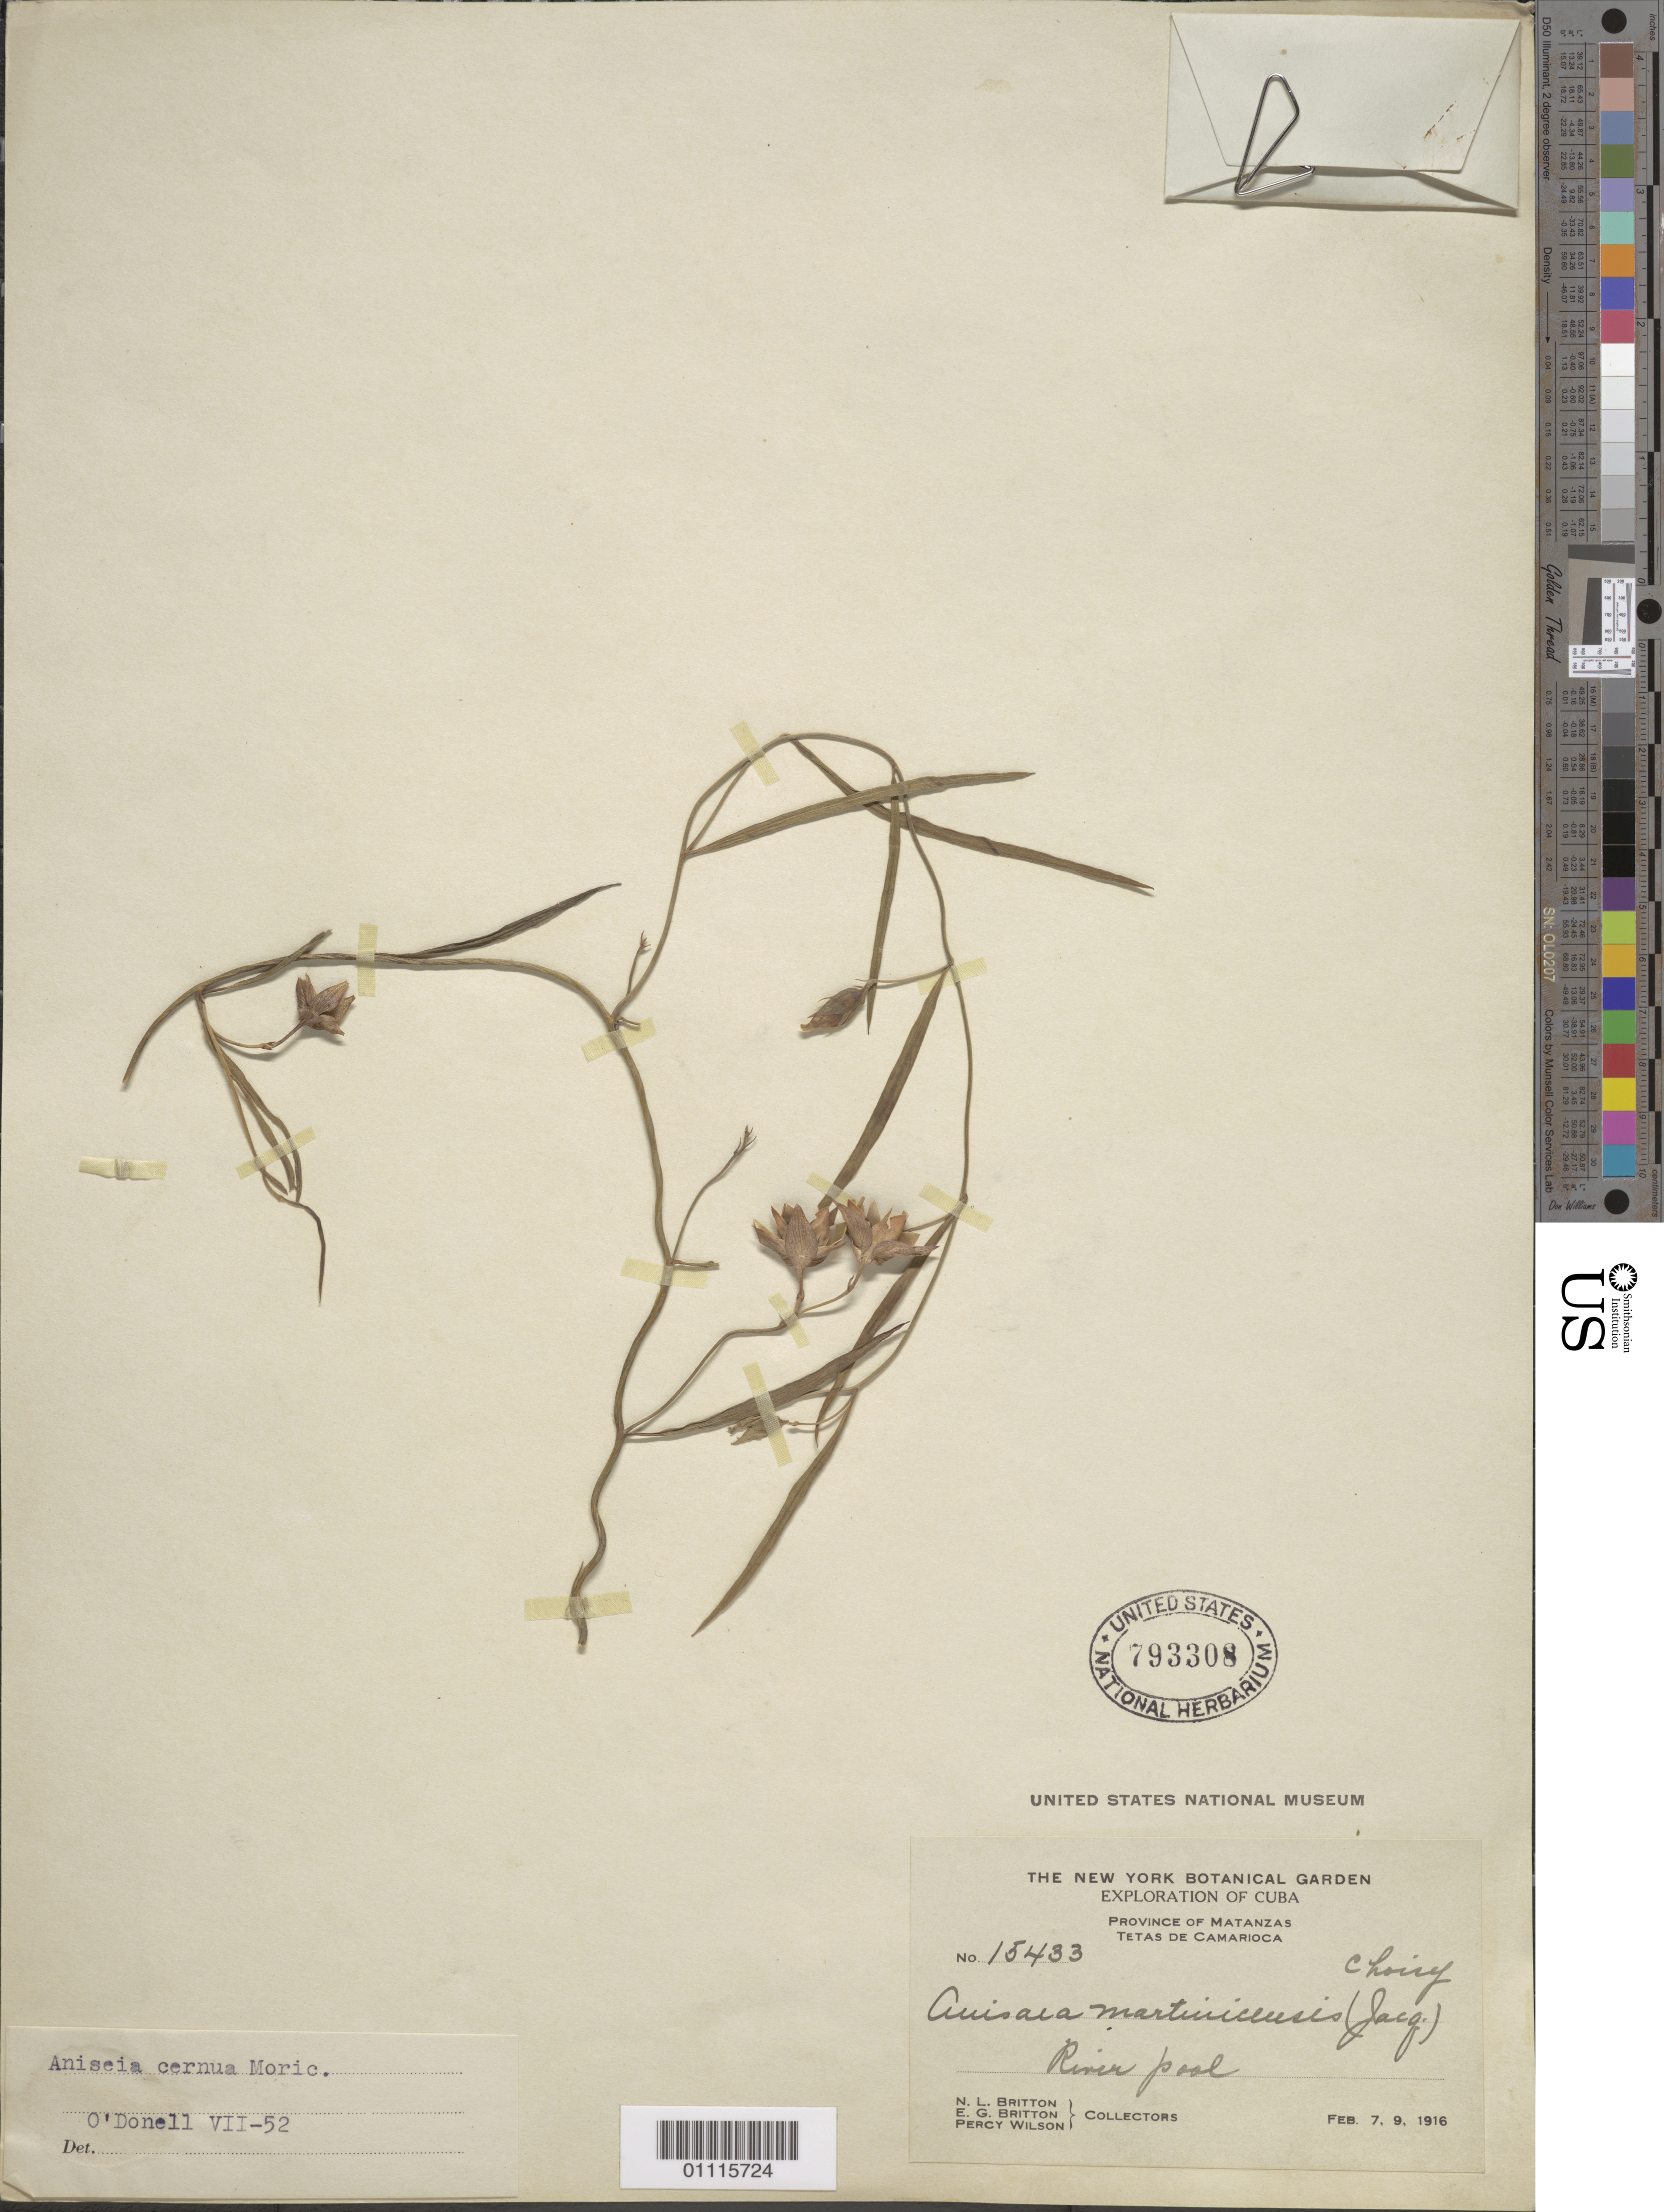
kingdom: Plantae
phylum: Tracheophyta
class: Magnoliopsida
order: Solanales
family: Convolvulaceae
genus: Aniseia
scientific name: Aniseia cernua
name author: Choisy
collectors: N. Britton, E. G. Britton & P. Wilson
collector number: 15433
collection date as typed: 07 Feb 1916 and 09 Feb 1916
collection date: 1916-02-07,1916-02-09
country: Cuba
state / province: Matanzas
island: Cuba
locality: Tetas de Camarioca River pool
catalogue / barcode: US 793308